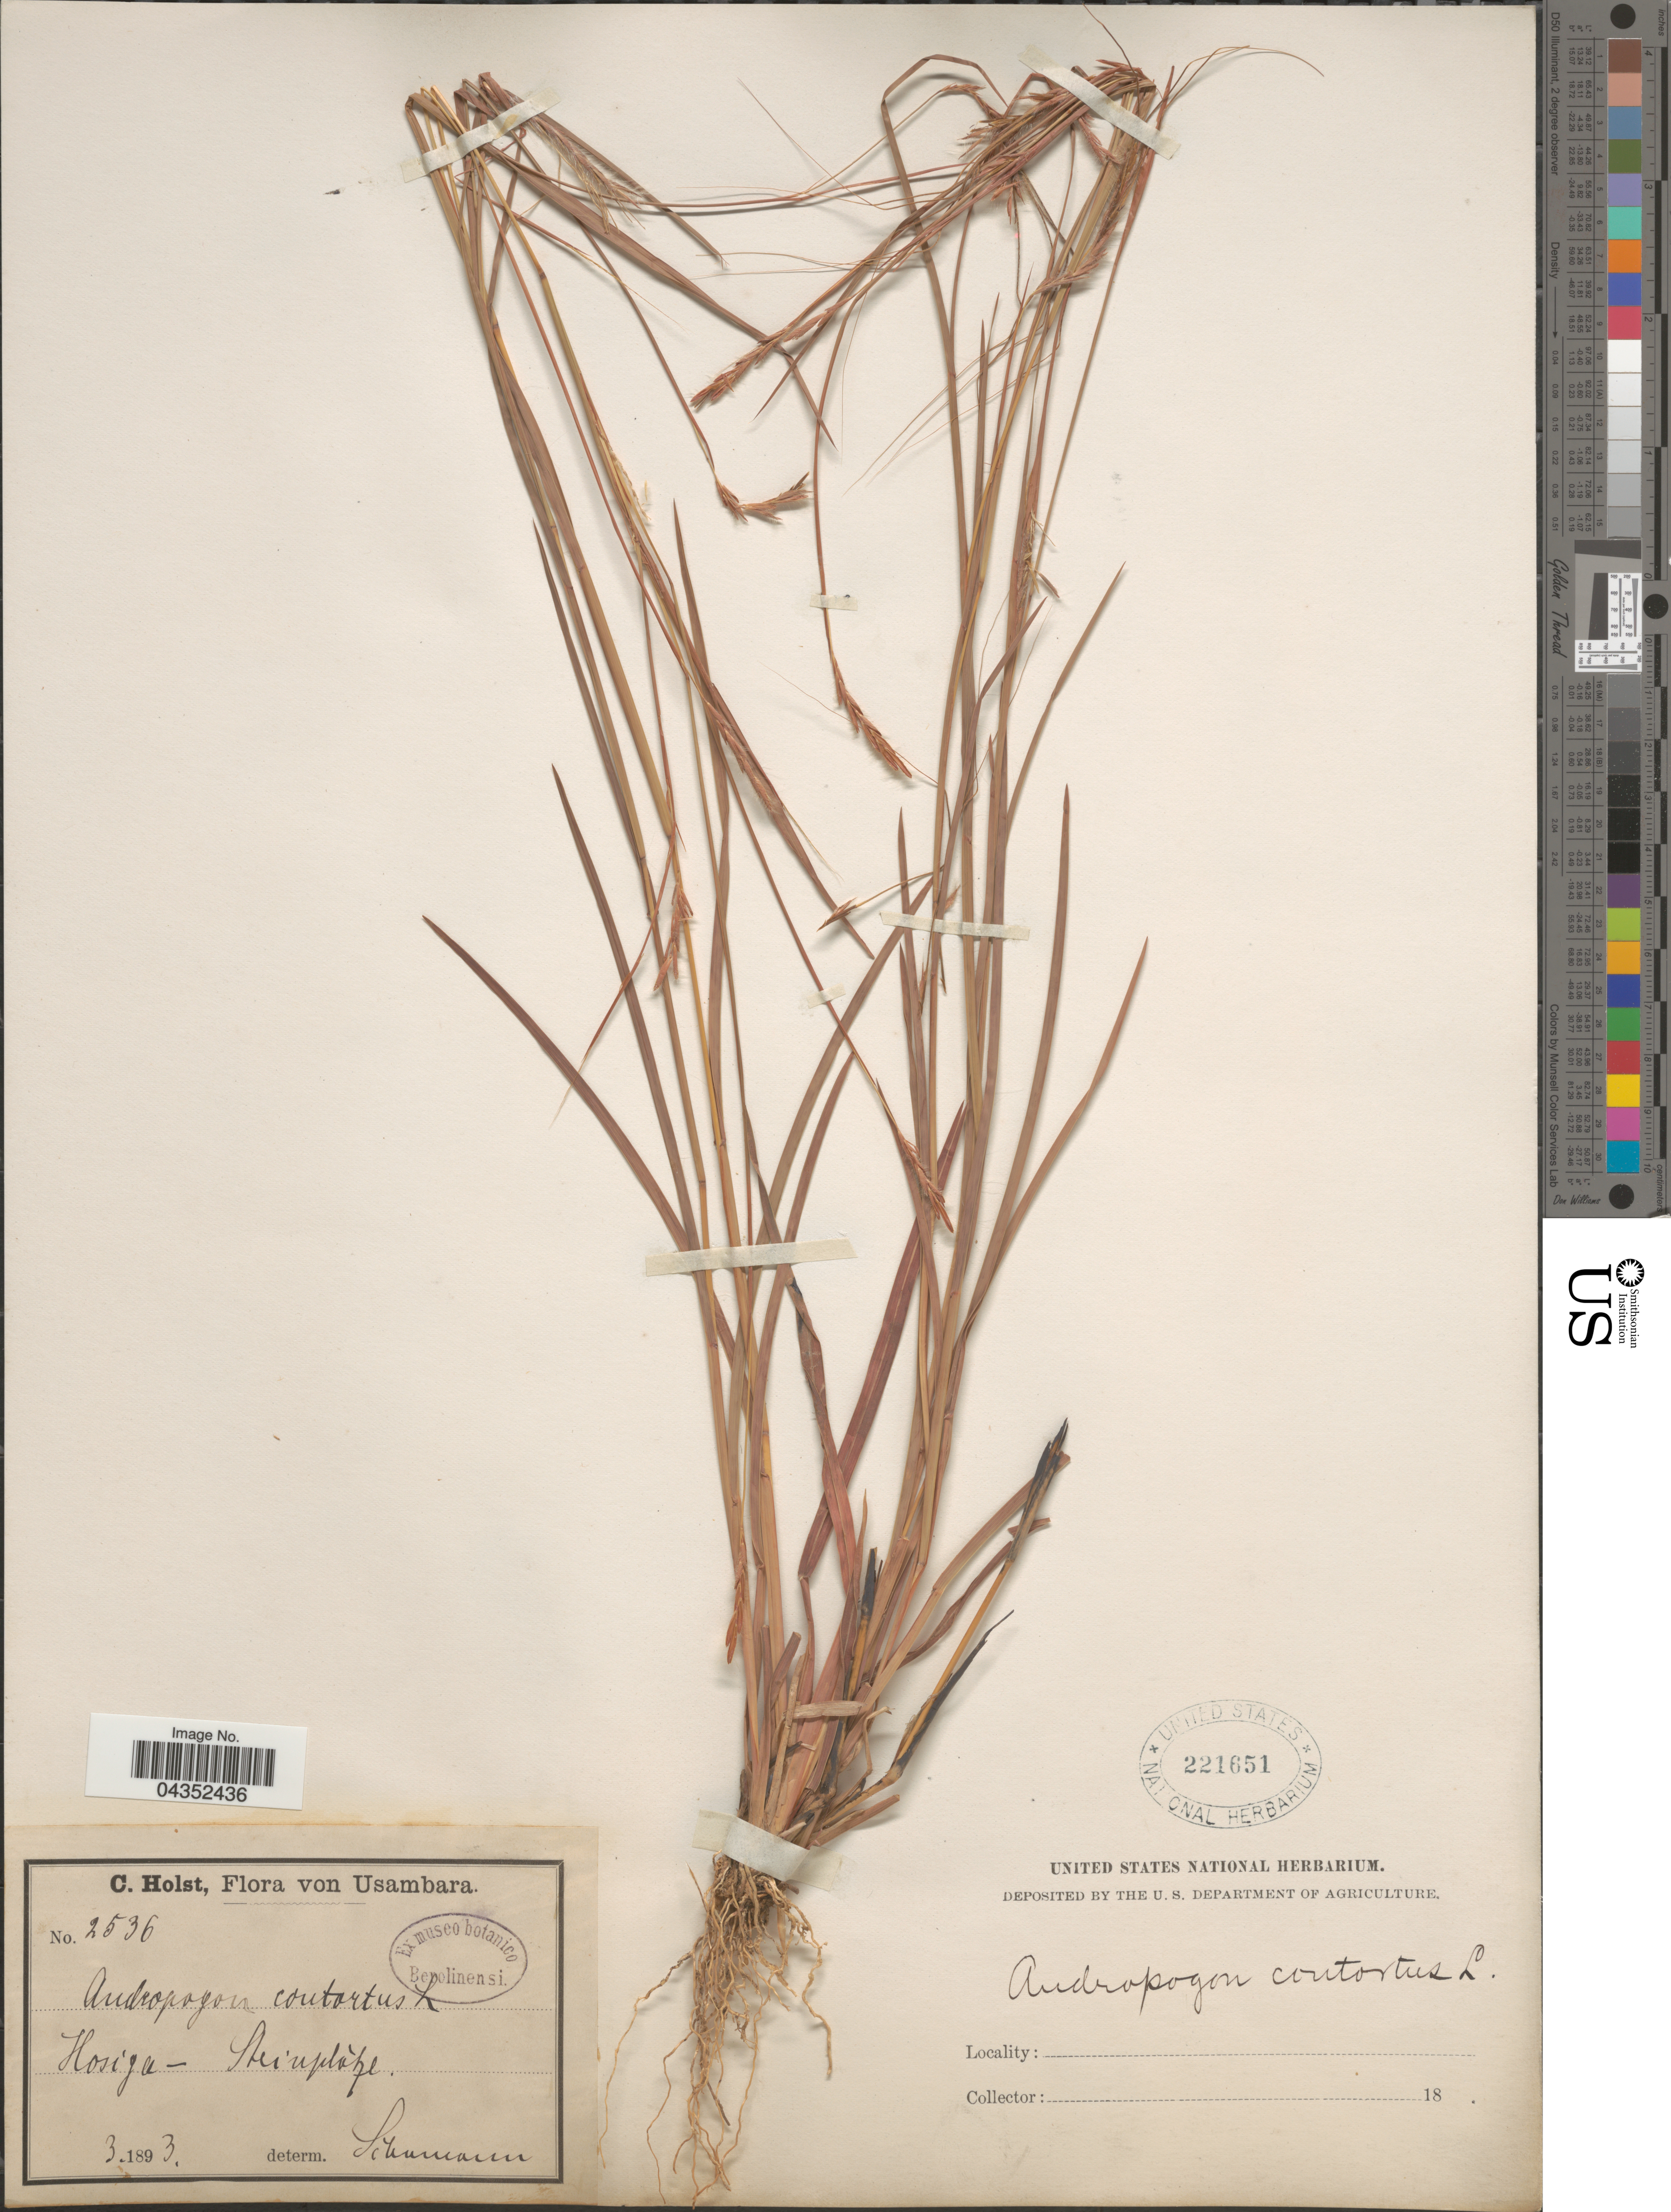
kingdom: Plantae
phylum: Tracheophyta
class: Liliopsida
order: Poales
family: Poaceae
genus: Heteropogon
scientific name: Heteropogon contortus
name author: (L.) P. Beauv. ex Roem. & Schult.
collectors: C. H. Holst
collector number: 2536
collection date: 1893-03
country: Tanzania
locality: Usambara. Hosiga-Steinplatze.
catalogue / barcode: US 221651